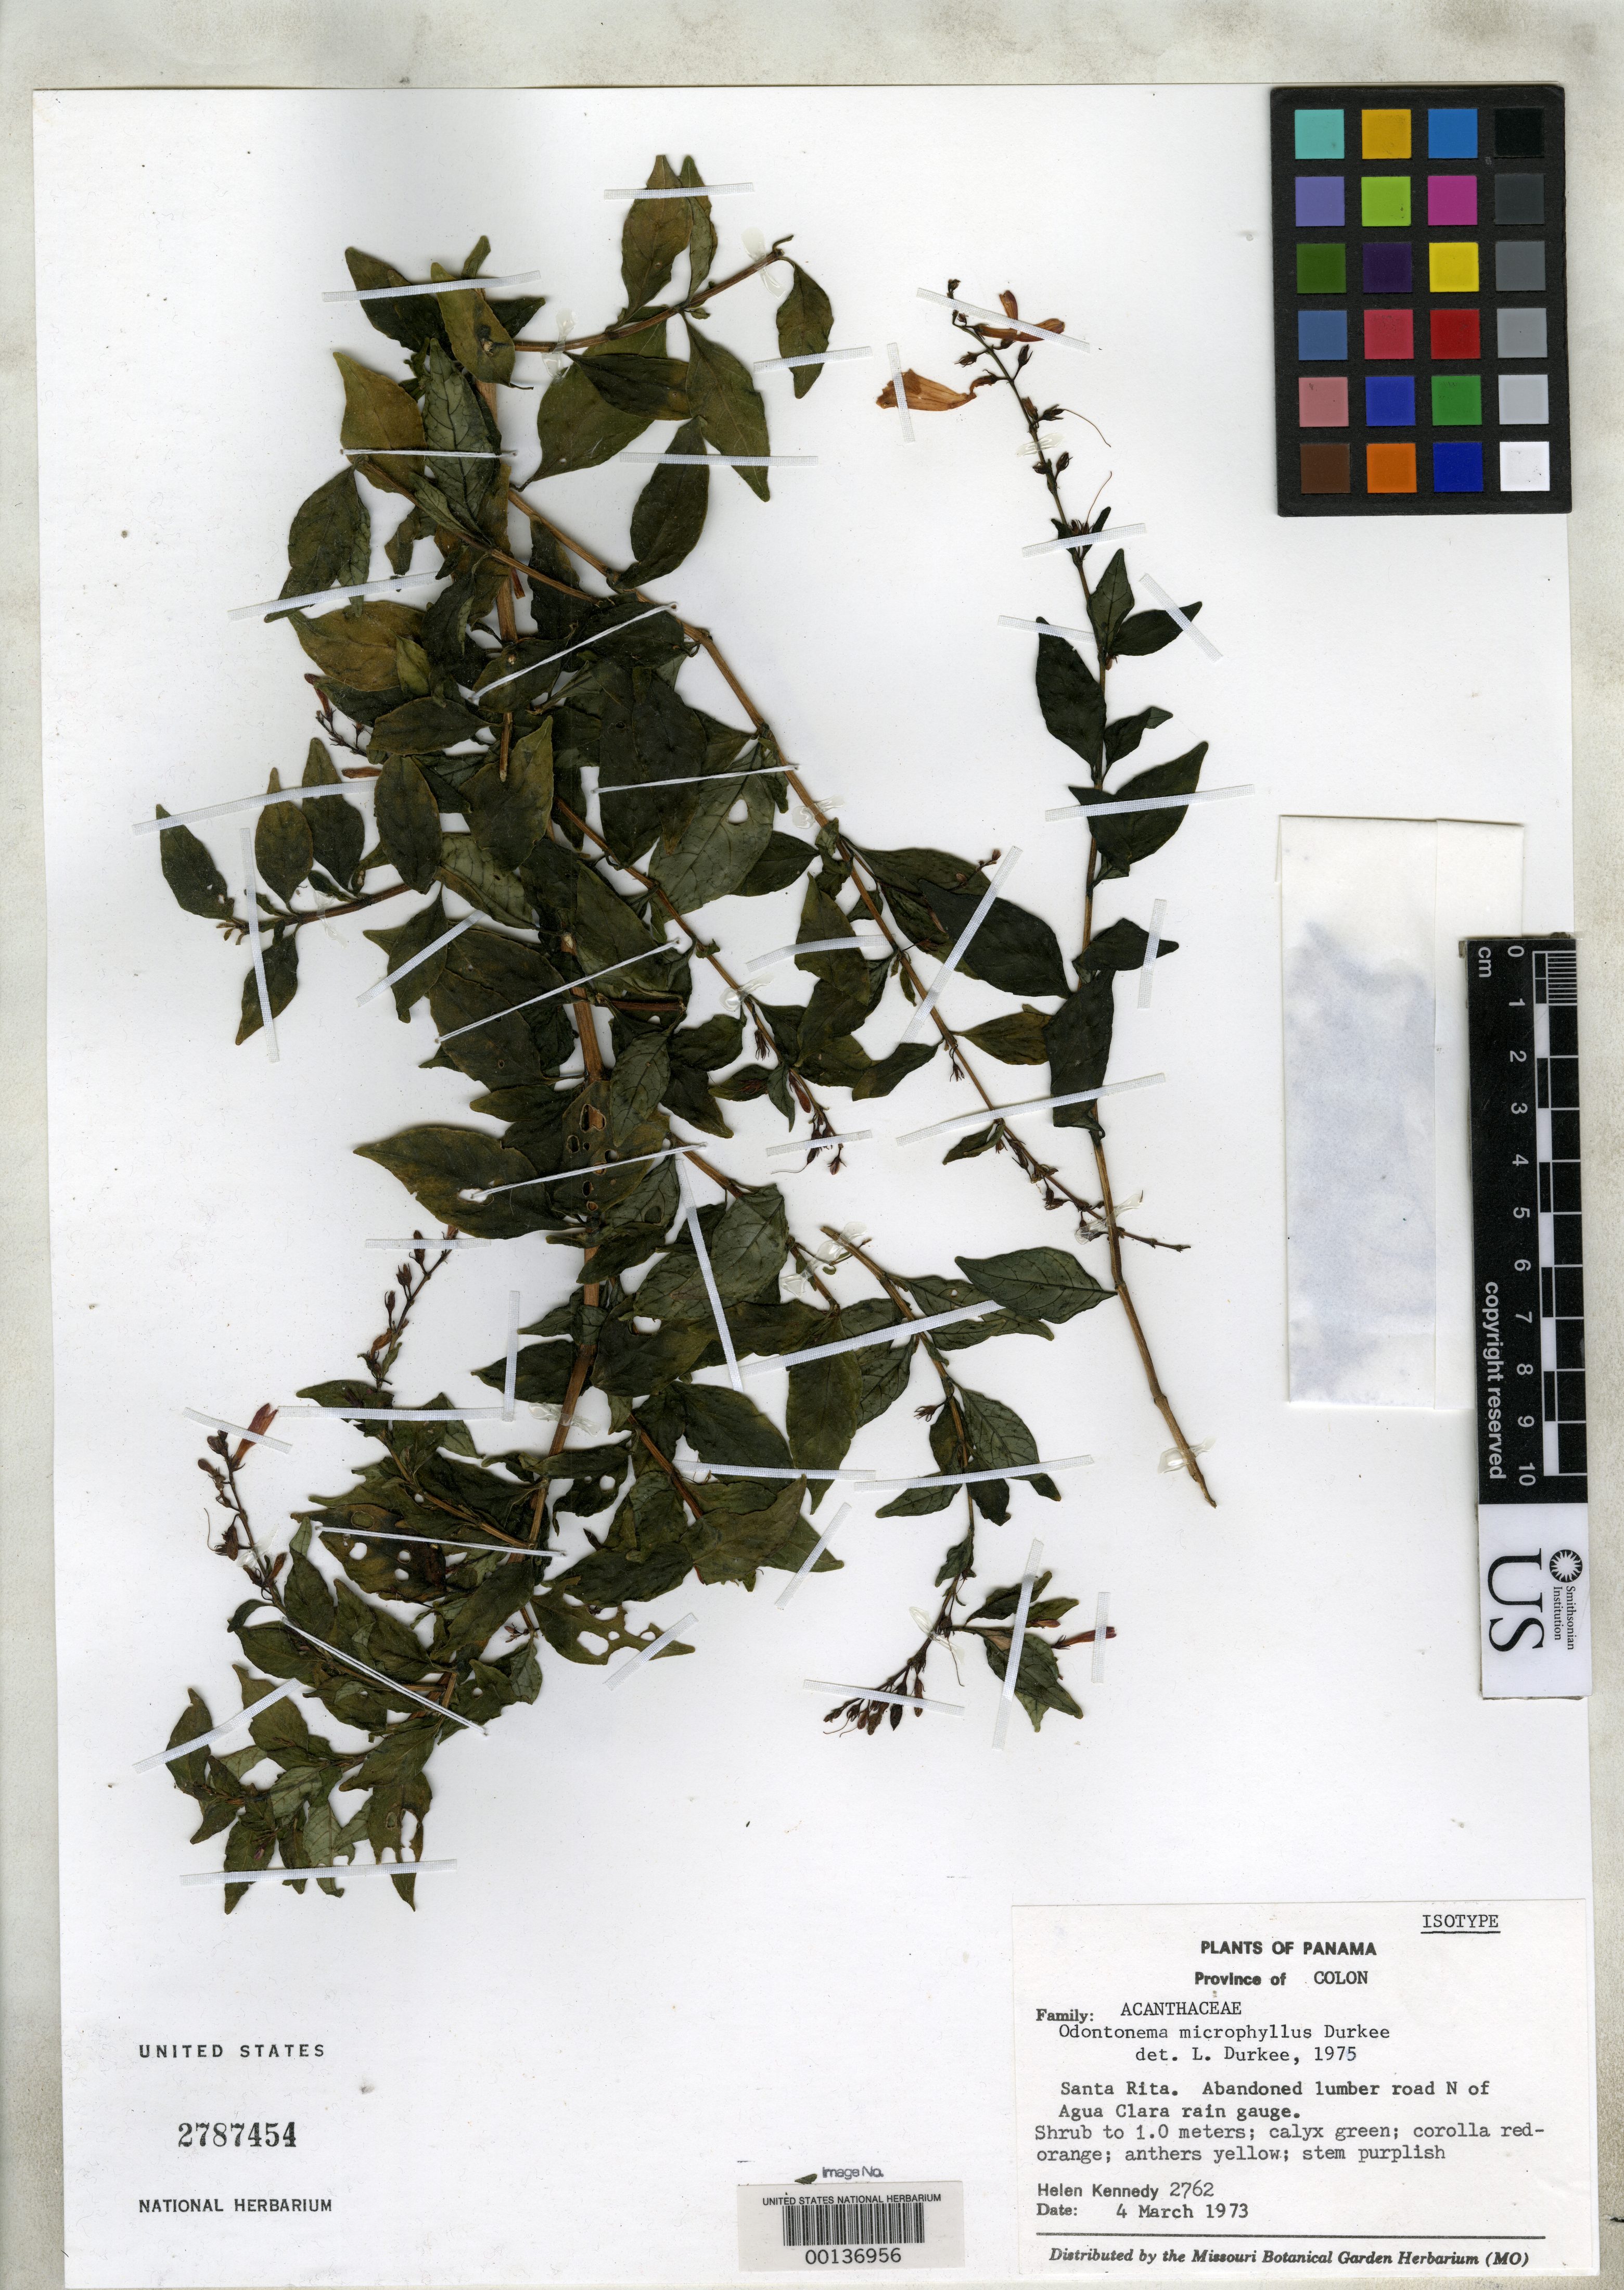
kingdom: Plantae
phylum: Tracheophyta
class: Magnoliopsida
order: Lamiales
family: Acanthaceae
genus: Odontonema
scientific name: Odontonema microphyllus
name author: Durkee in Woodson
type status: Isotype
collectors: H. Kennedy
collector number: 2762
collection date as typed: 04 Mar 1973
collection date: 1973-03-04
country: Panama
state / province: Colón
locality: Santa Rita,abandoned lumber road N of Agua Clara rain gauge.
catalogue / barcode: US 2787454